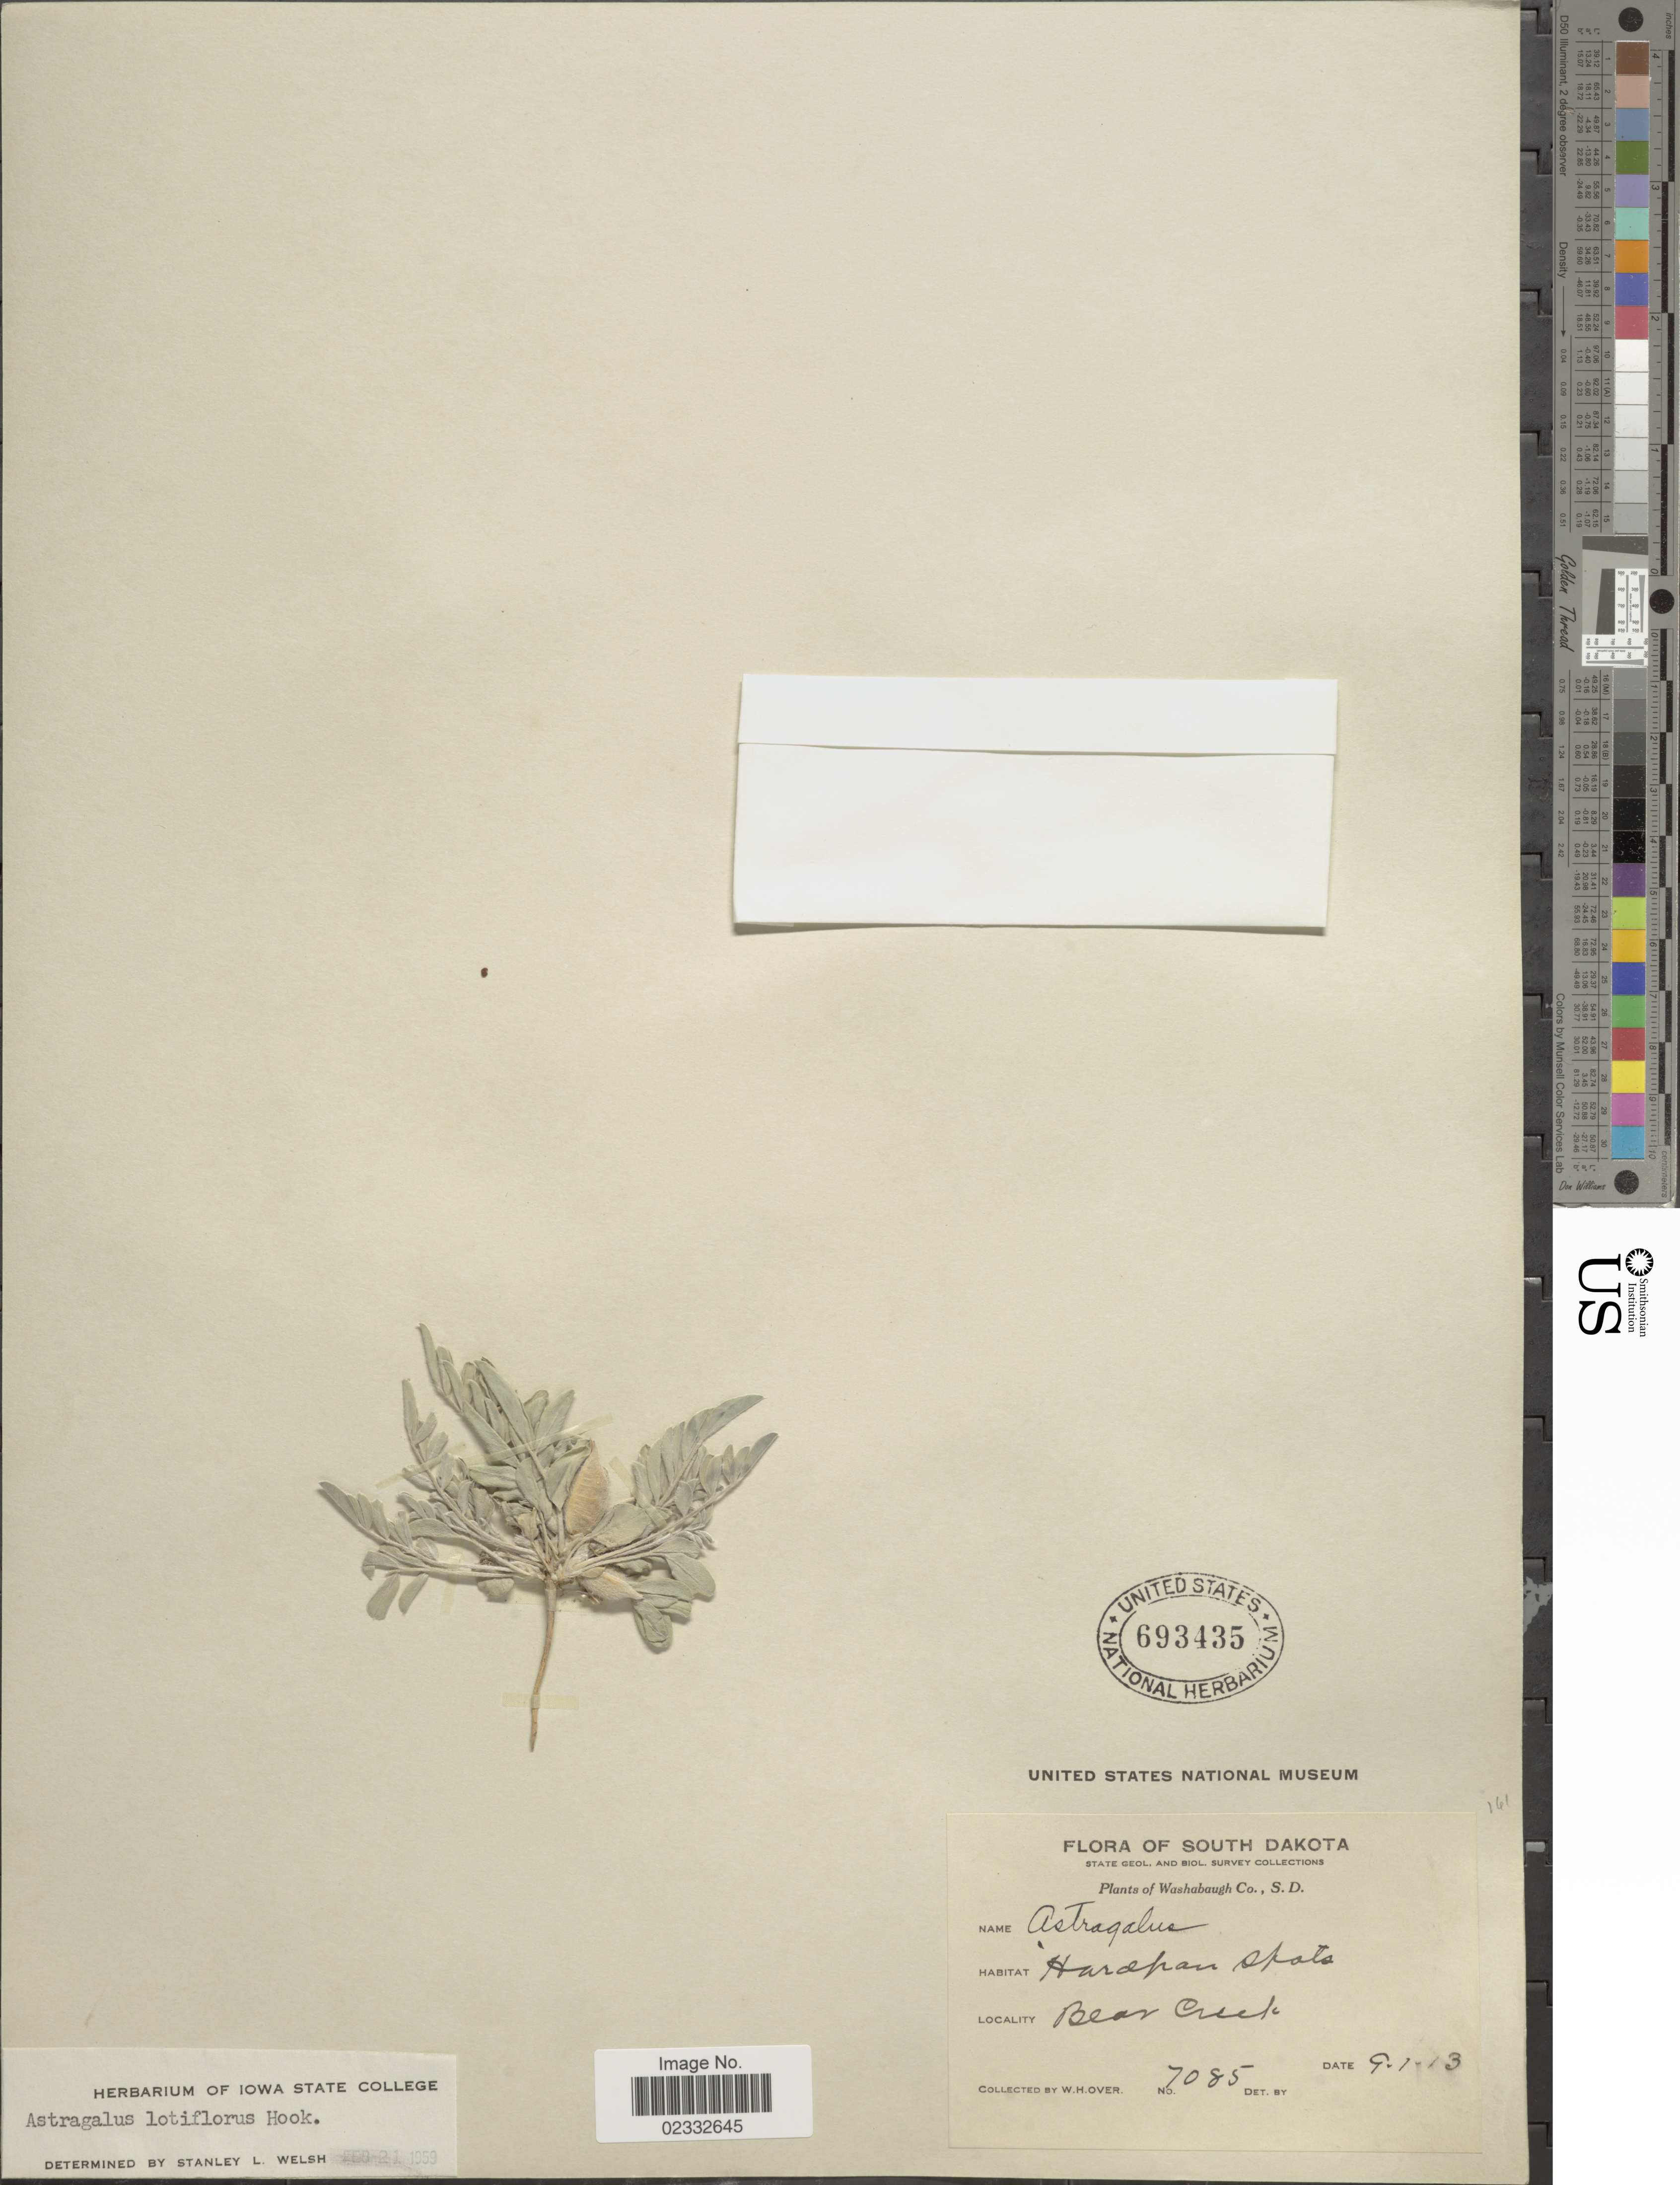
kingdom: Plantae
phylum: Tracheophyta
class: Magnoliopsida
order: Fabales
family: Fabaceae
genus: Astragalus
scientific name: Astragalus lotiflorus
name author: Hook.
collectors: W. Hoover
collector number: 7085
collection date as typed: Transcribed d/m/y: 9/1/13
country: United States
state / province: South Dakota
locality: Washabaugh Co., S.D. Bear Creek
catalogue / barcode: US 693435